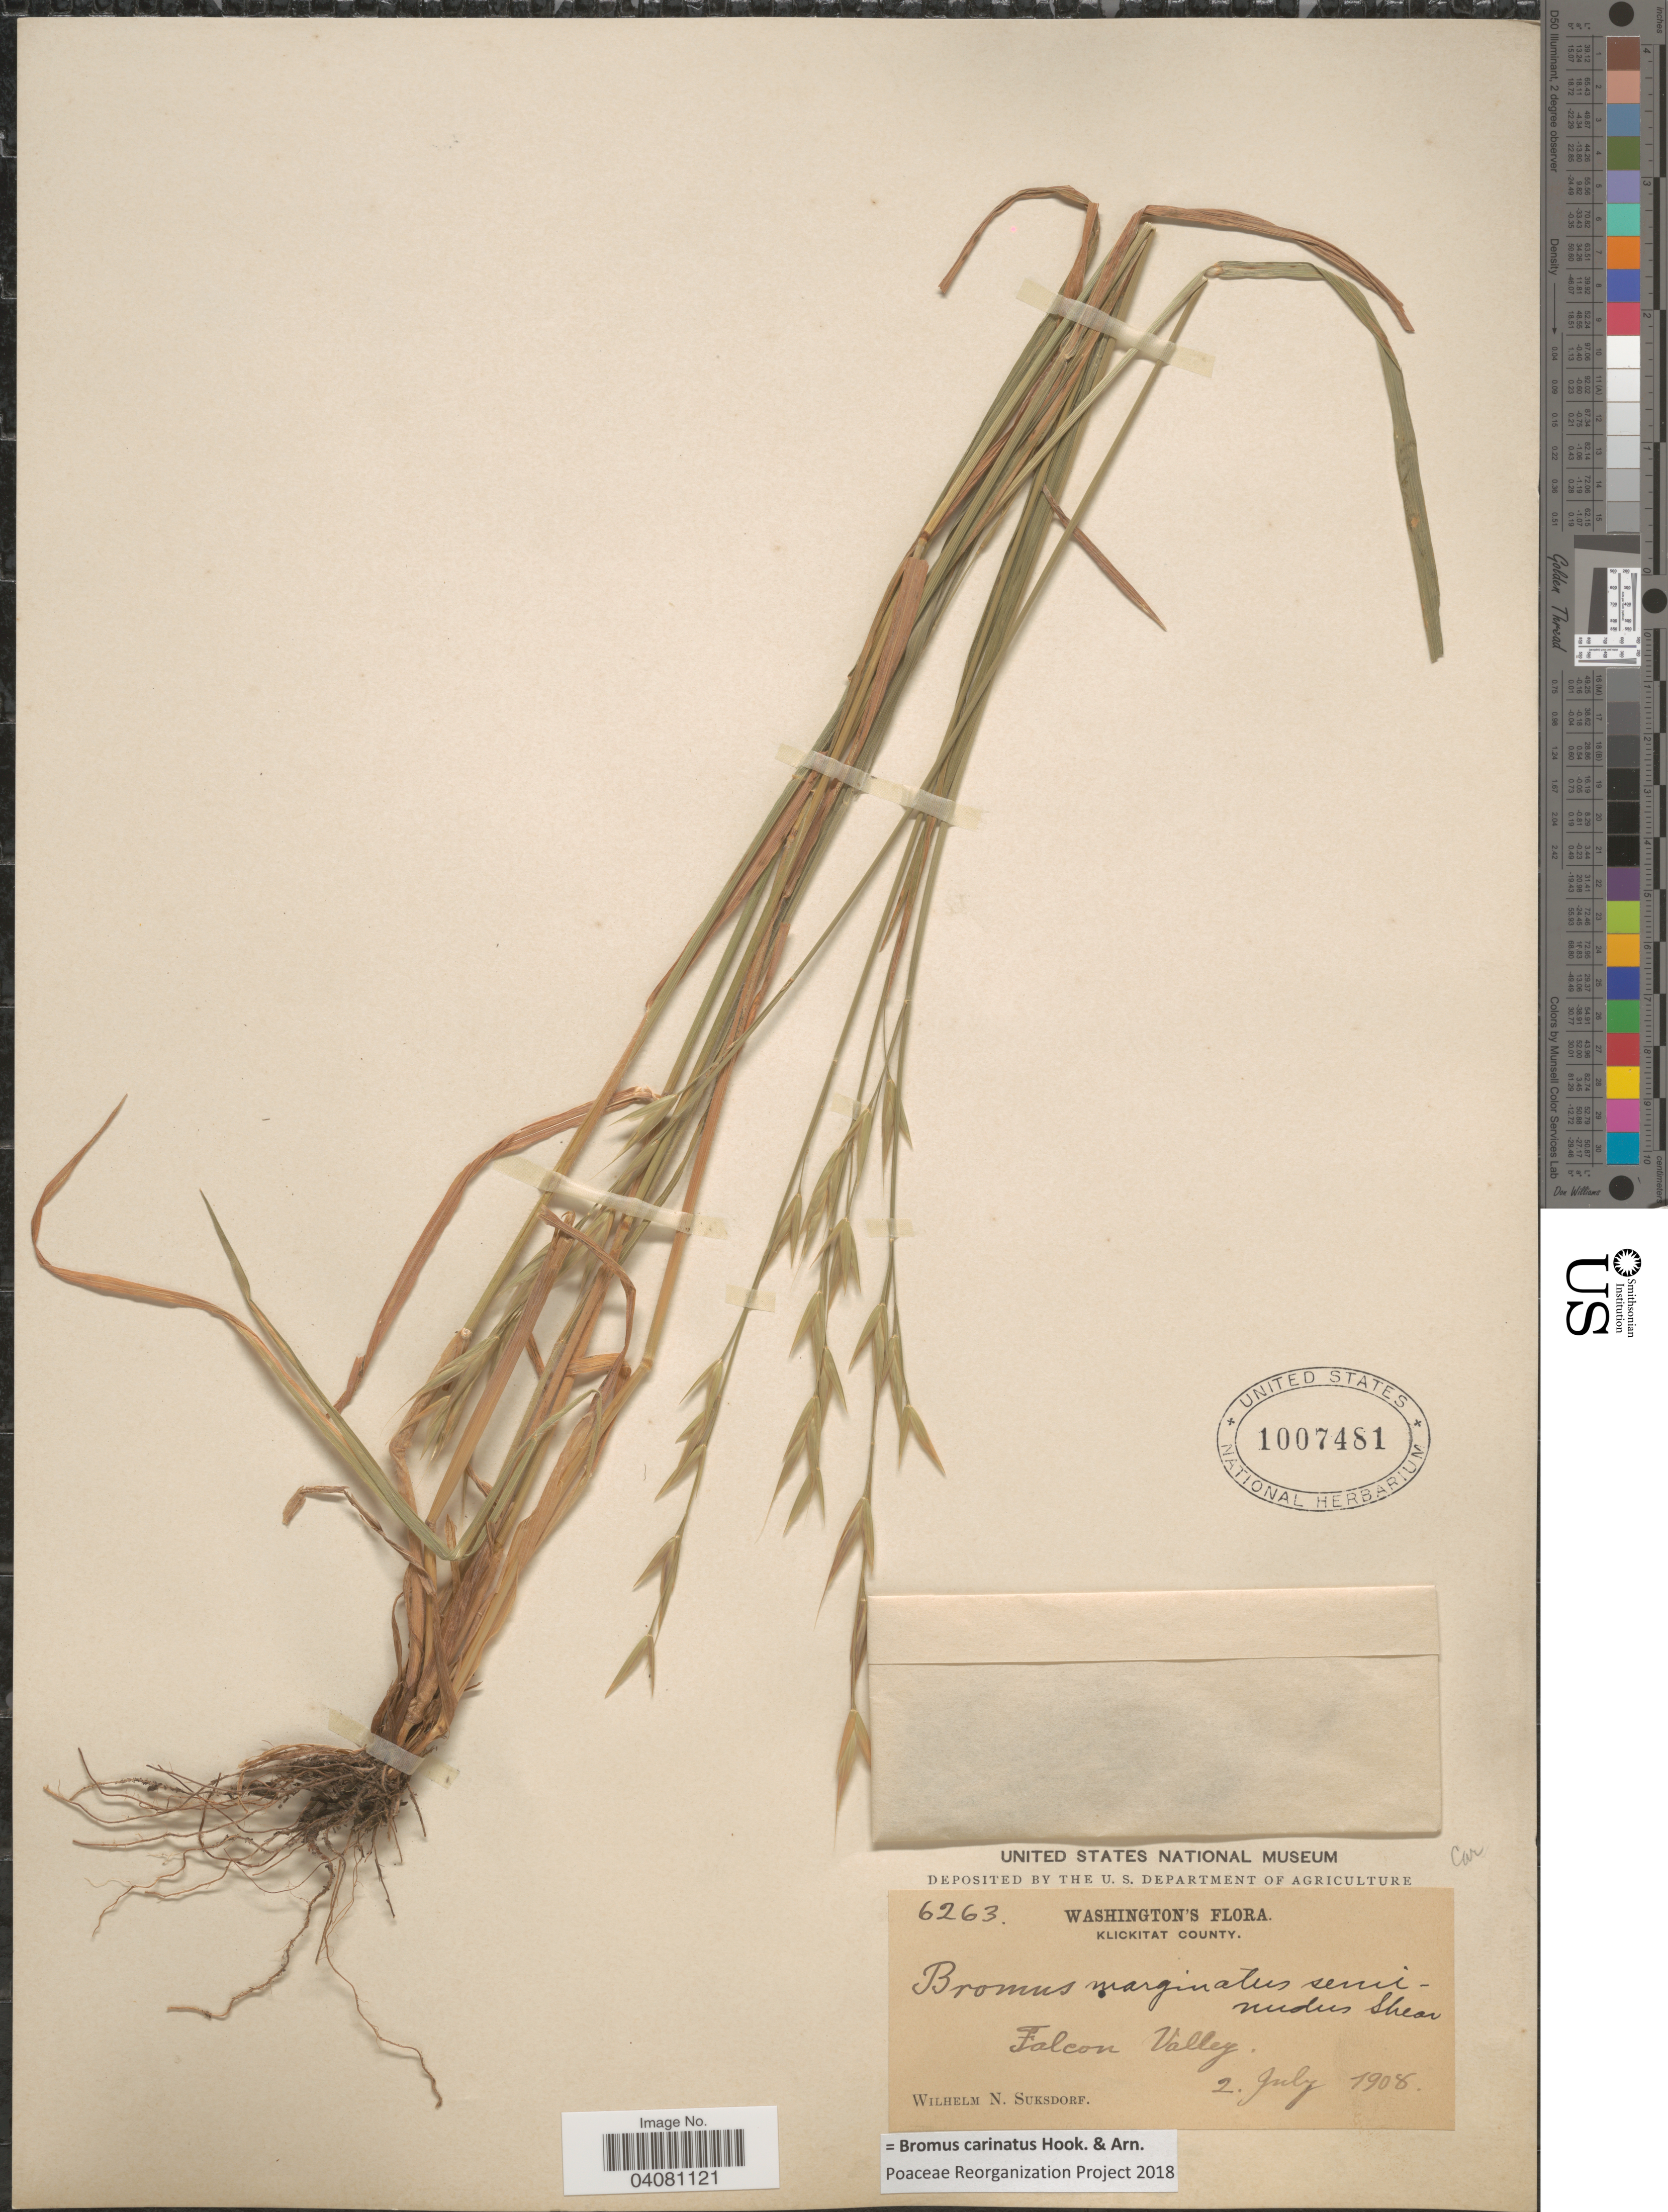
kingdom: Plantae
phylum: Tracheophyta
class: Liliopsida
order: Poales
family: Poaceae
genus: Bromus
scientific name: Bromus carinatus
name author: Hook. & Arn.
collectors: W. N. Suksdorf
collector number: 6263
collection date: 1908-07-02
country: United States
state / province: Washington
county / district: Klickitat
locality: Falcon Valley. Klickitat County.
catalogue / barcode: US 1007481